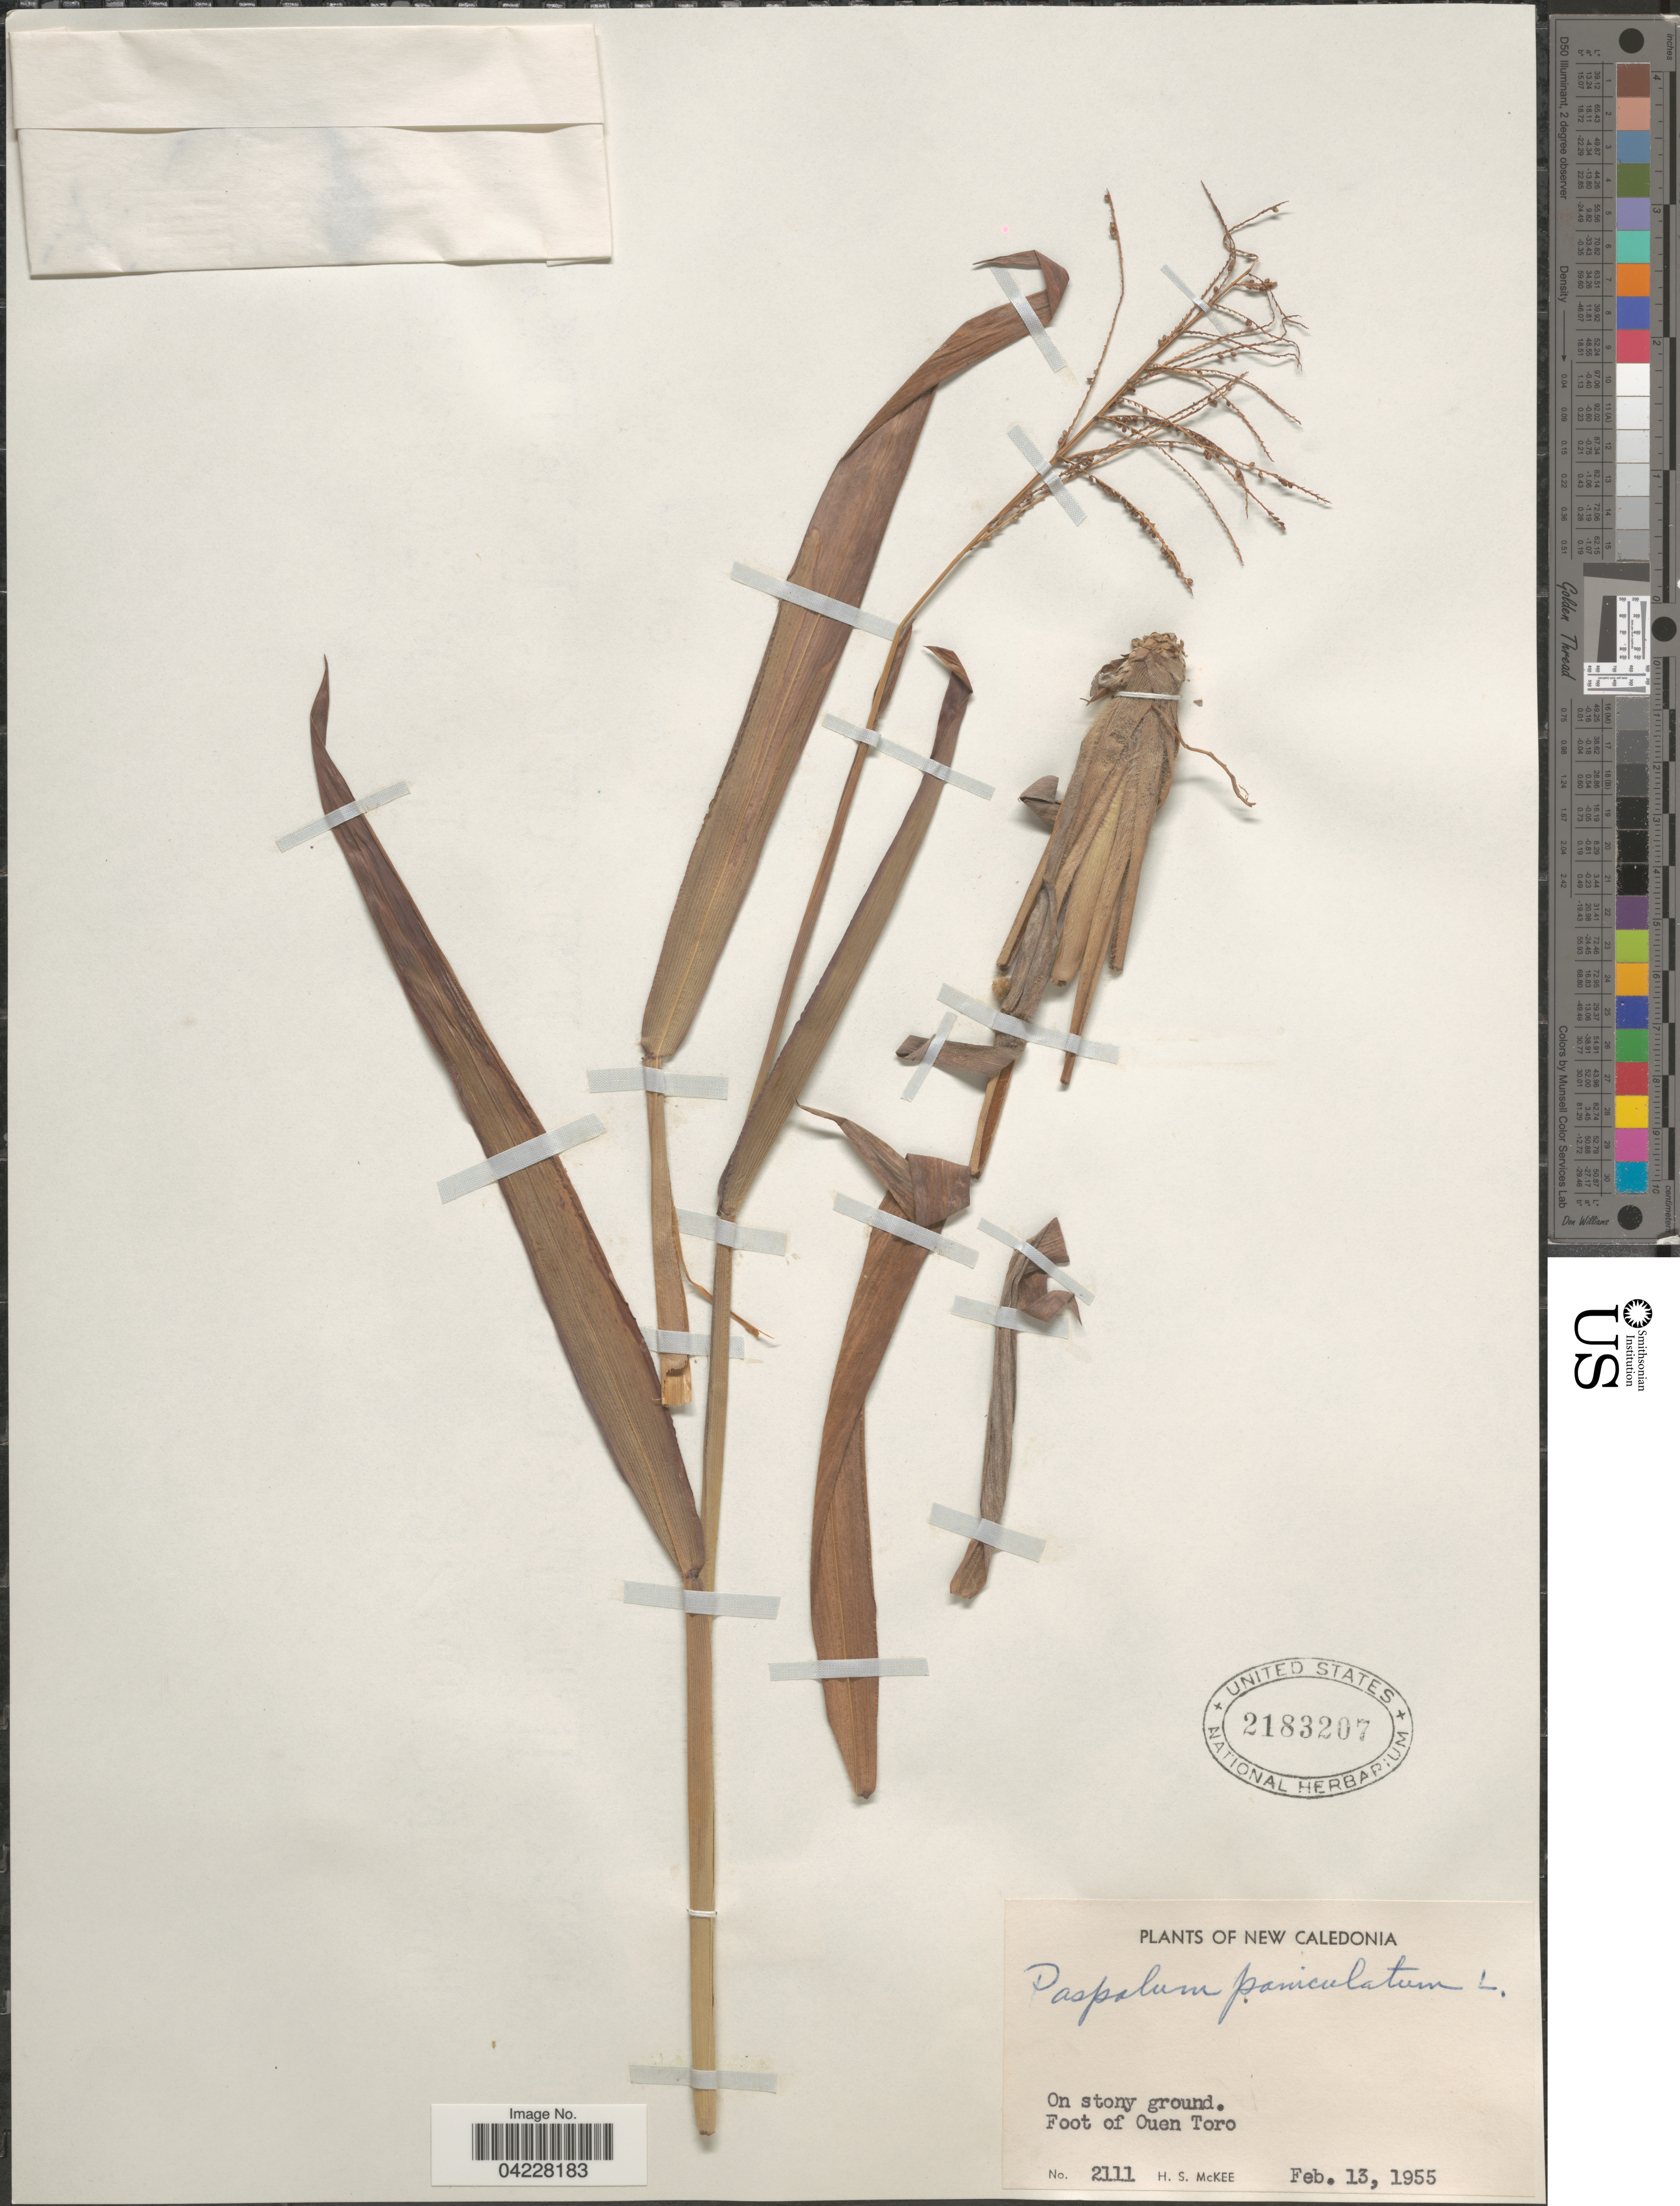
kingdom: Plantae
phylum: Tracheophyta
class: Liliopsida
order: Poales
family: Poaceae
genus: Paspalum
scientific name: Paspalum paniculatum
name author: L.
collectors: H. S. McKee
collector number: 2111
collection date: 1955-02-13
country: New Caledonia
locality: On stony ground. Foot of Ouen Toro.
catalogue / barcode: US 2183207